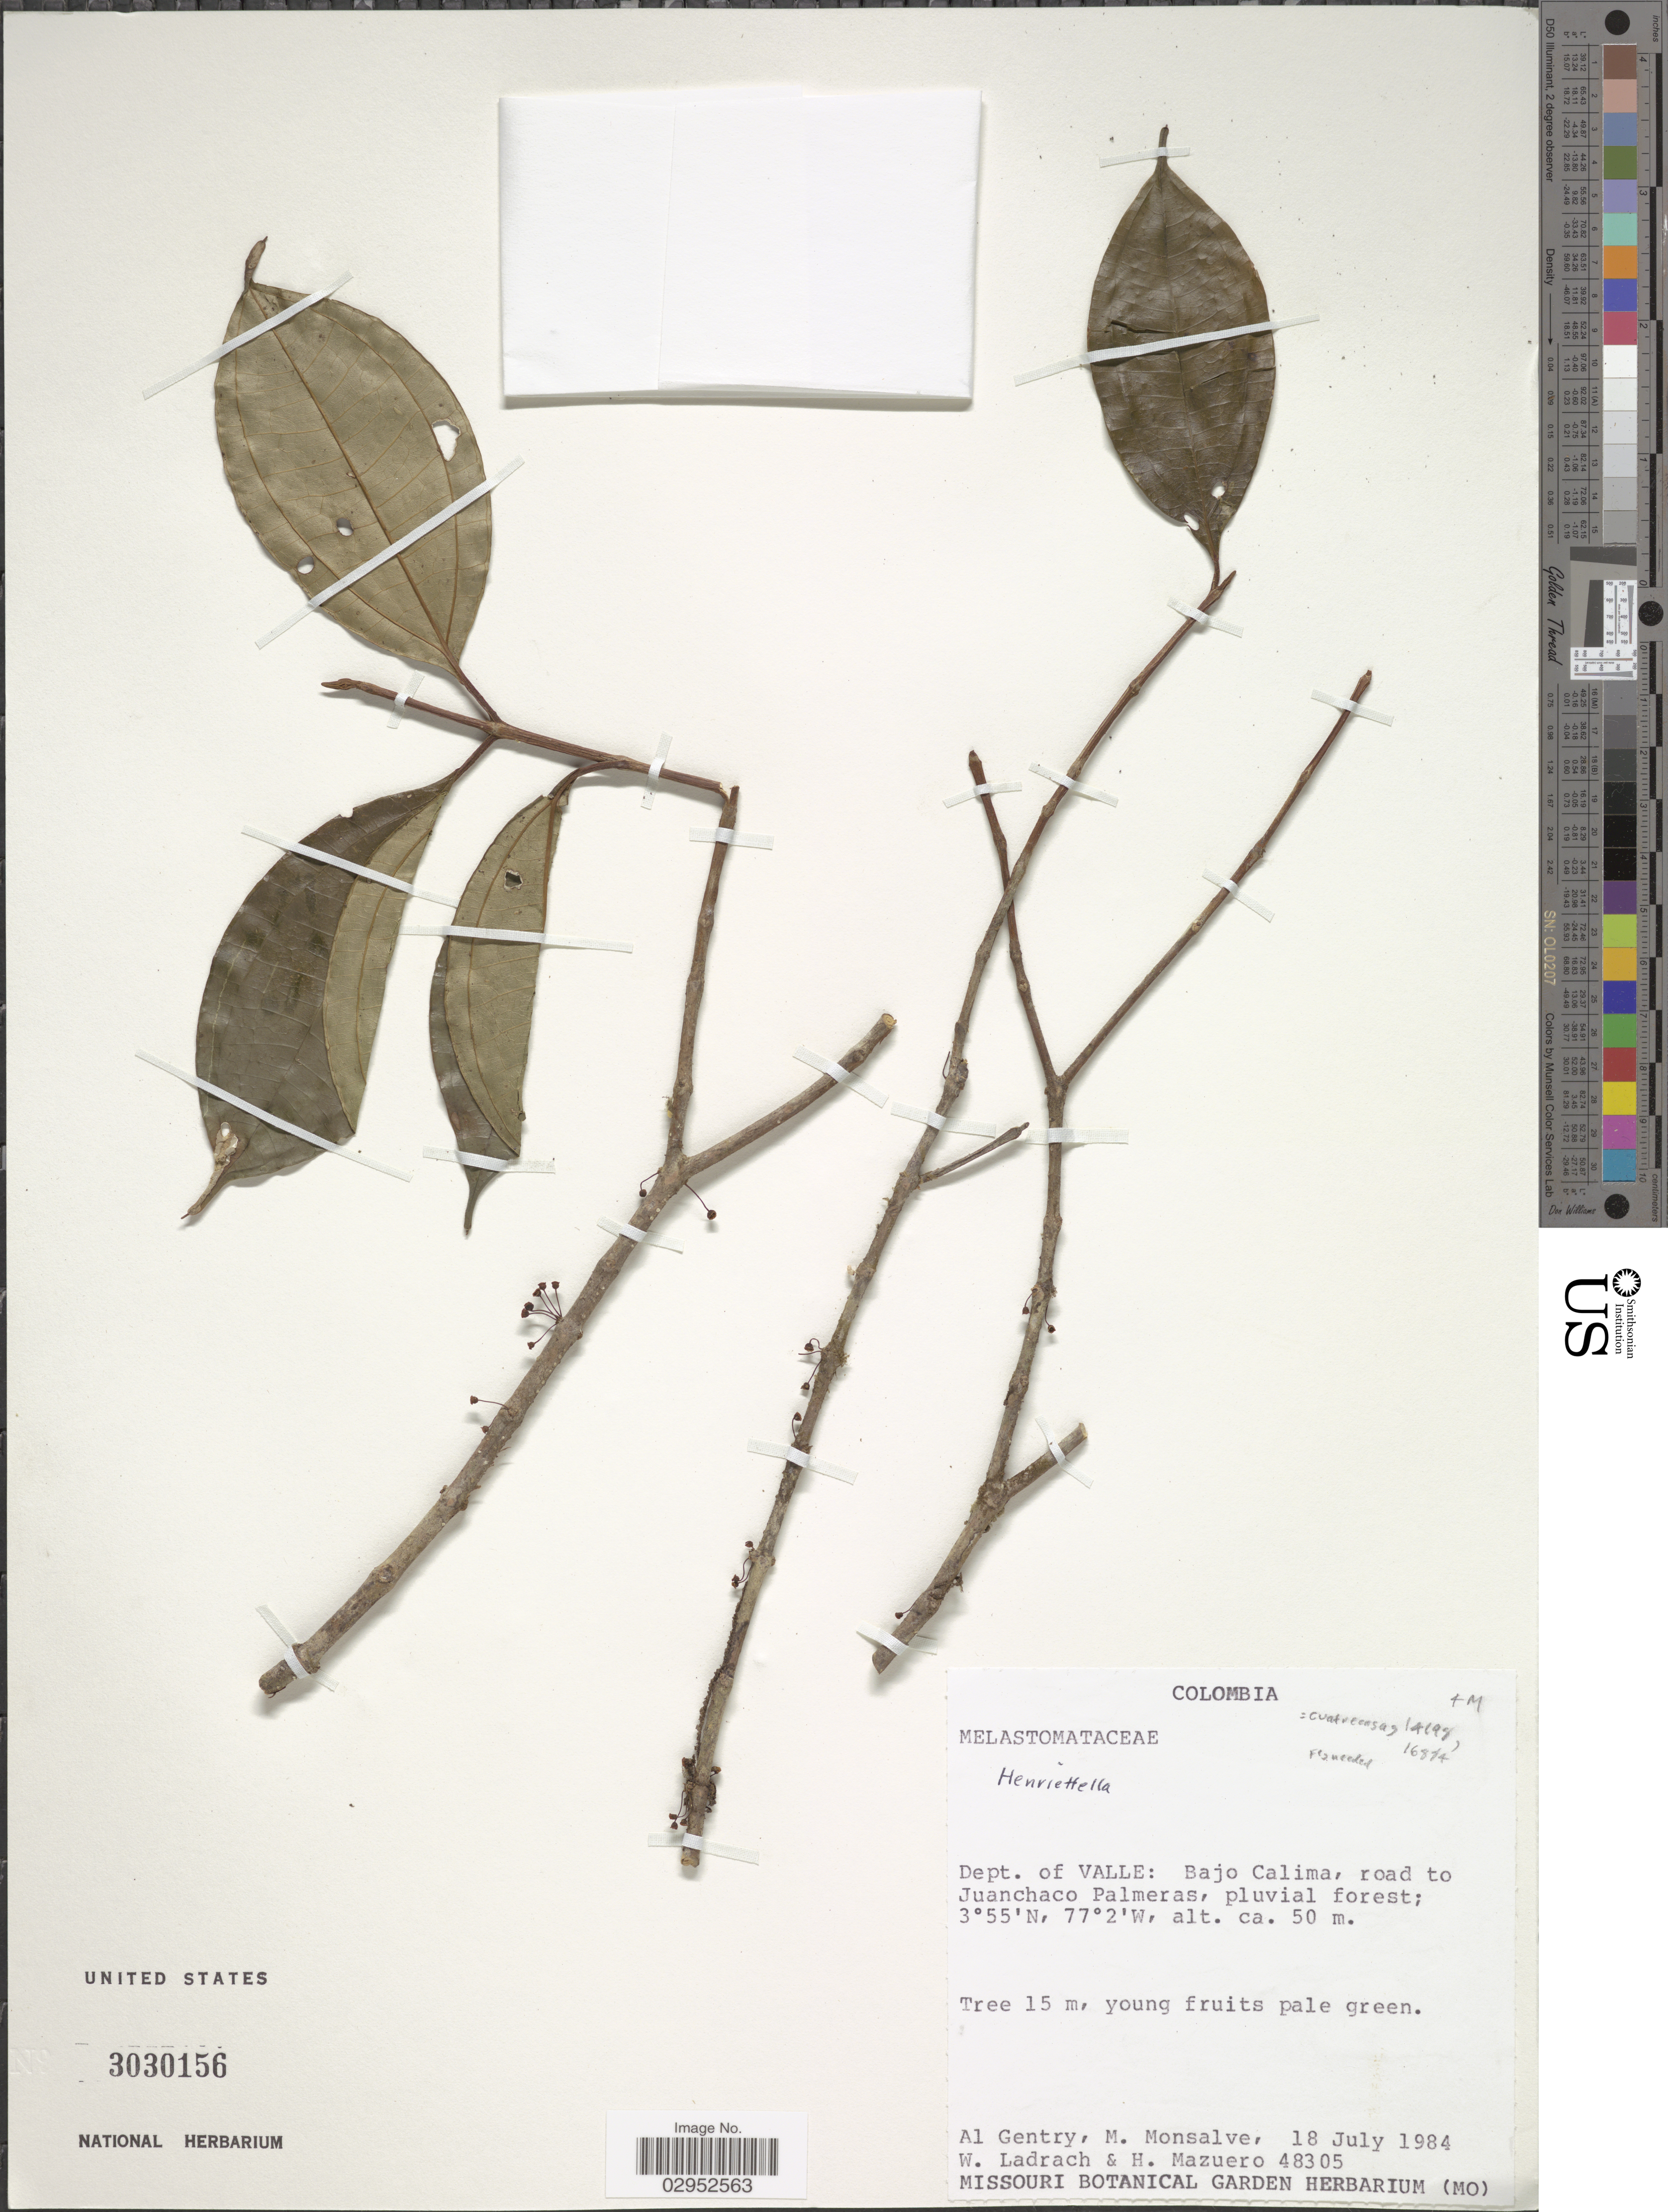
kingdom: Plantae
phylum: Tracheophyta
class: Magnoliopsida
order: Myrtales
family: Melastomataceae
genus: Henriettea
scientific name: Henriettea sp.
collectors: A. H. Gentry, M. Monsalve, W. Ladrach & H. Mazuero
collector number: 48305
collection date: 1984-07-18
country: Colombia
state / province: Valle del Cauca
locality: Dept. of Valle: Bajo Calima, road to Juanchaco Palmeras.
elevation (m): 50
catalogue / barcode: US 3030156